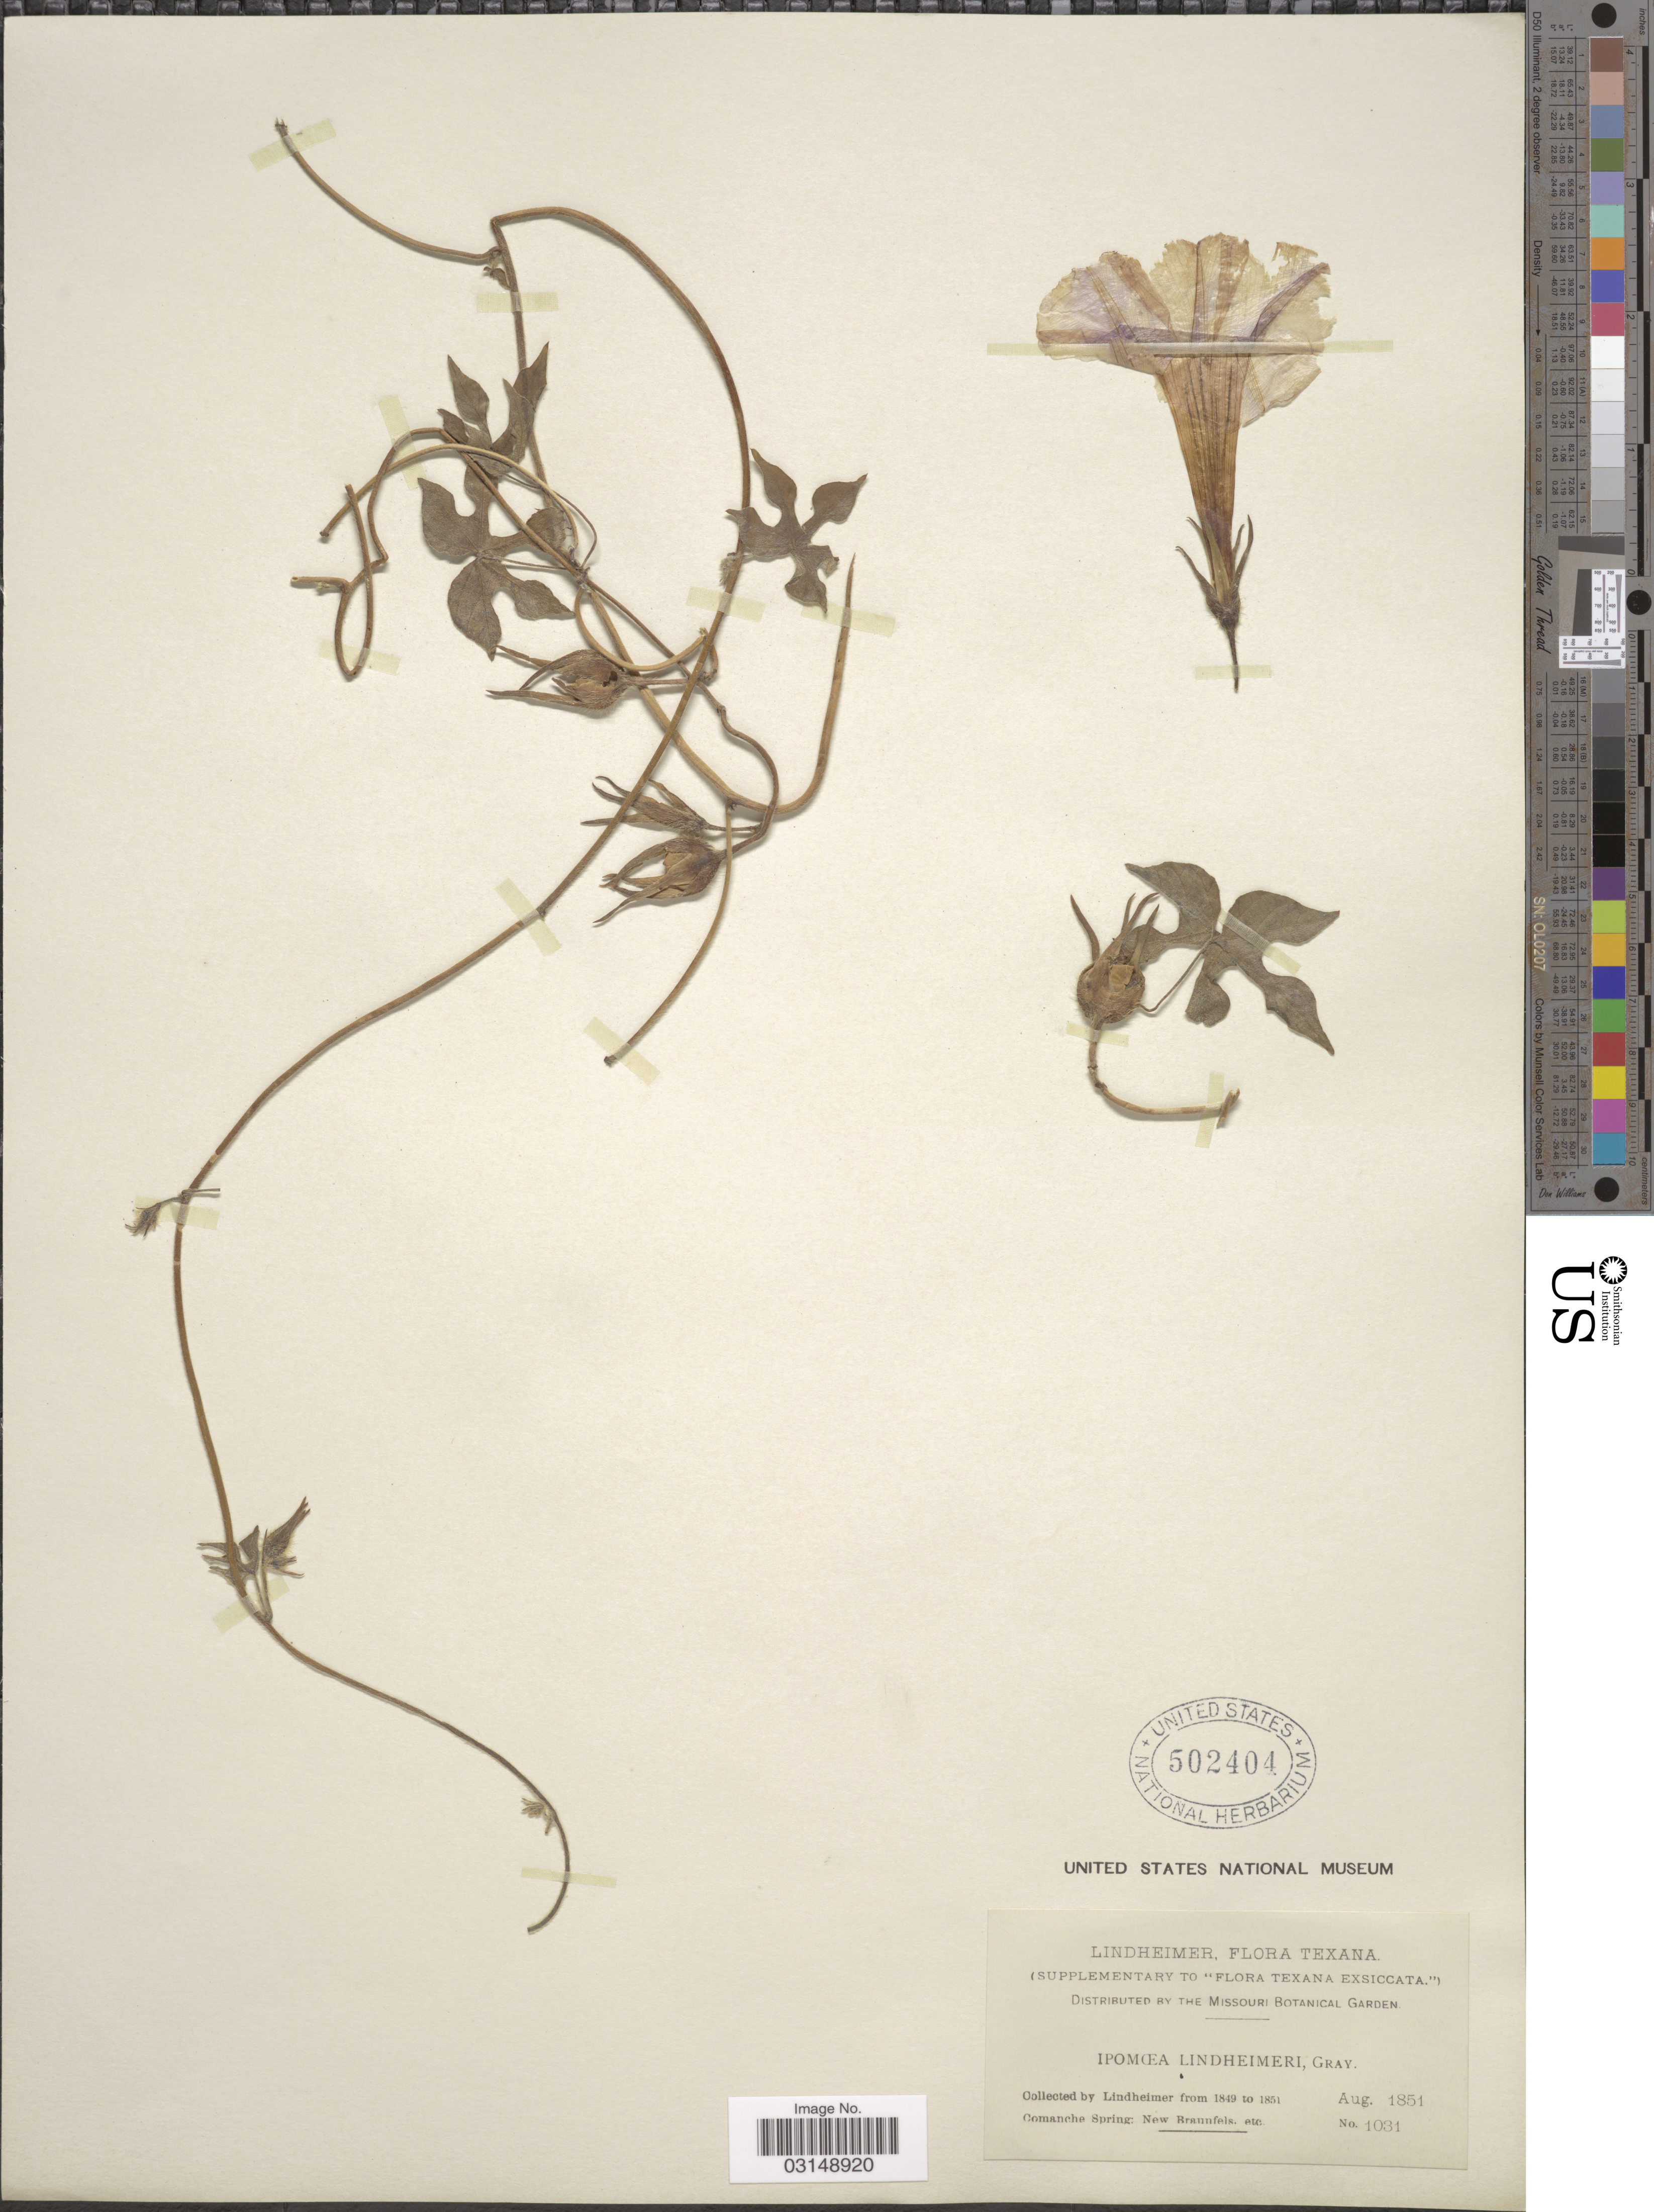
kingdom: Plantae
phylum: Tracheophyta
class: Magnoliopsida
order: Solanales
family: Convolvulaceae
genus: Ipomoea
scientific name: Ipomoea lindheimeri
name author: A. Gray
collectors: -. Lindheimer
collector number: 1031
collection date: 1851-08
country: United States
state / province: Texas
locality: Comanche Spring: New Braunfels, etc.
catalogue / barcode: US 502404